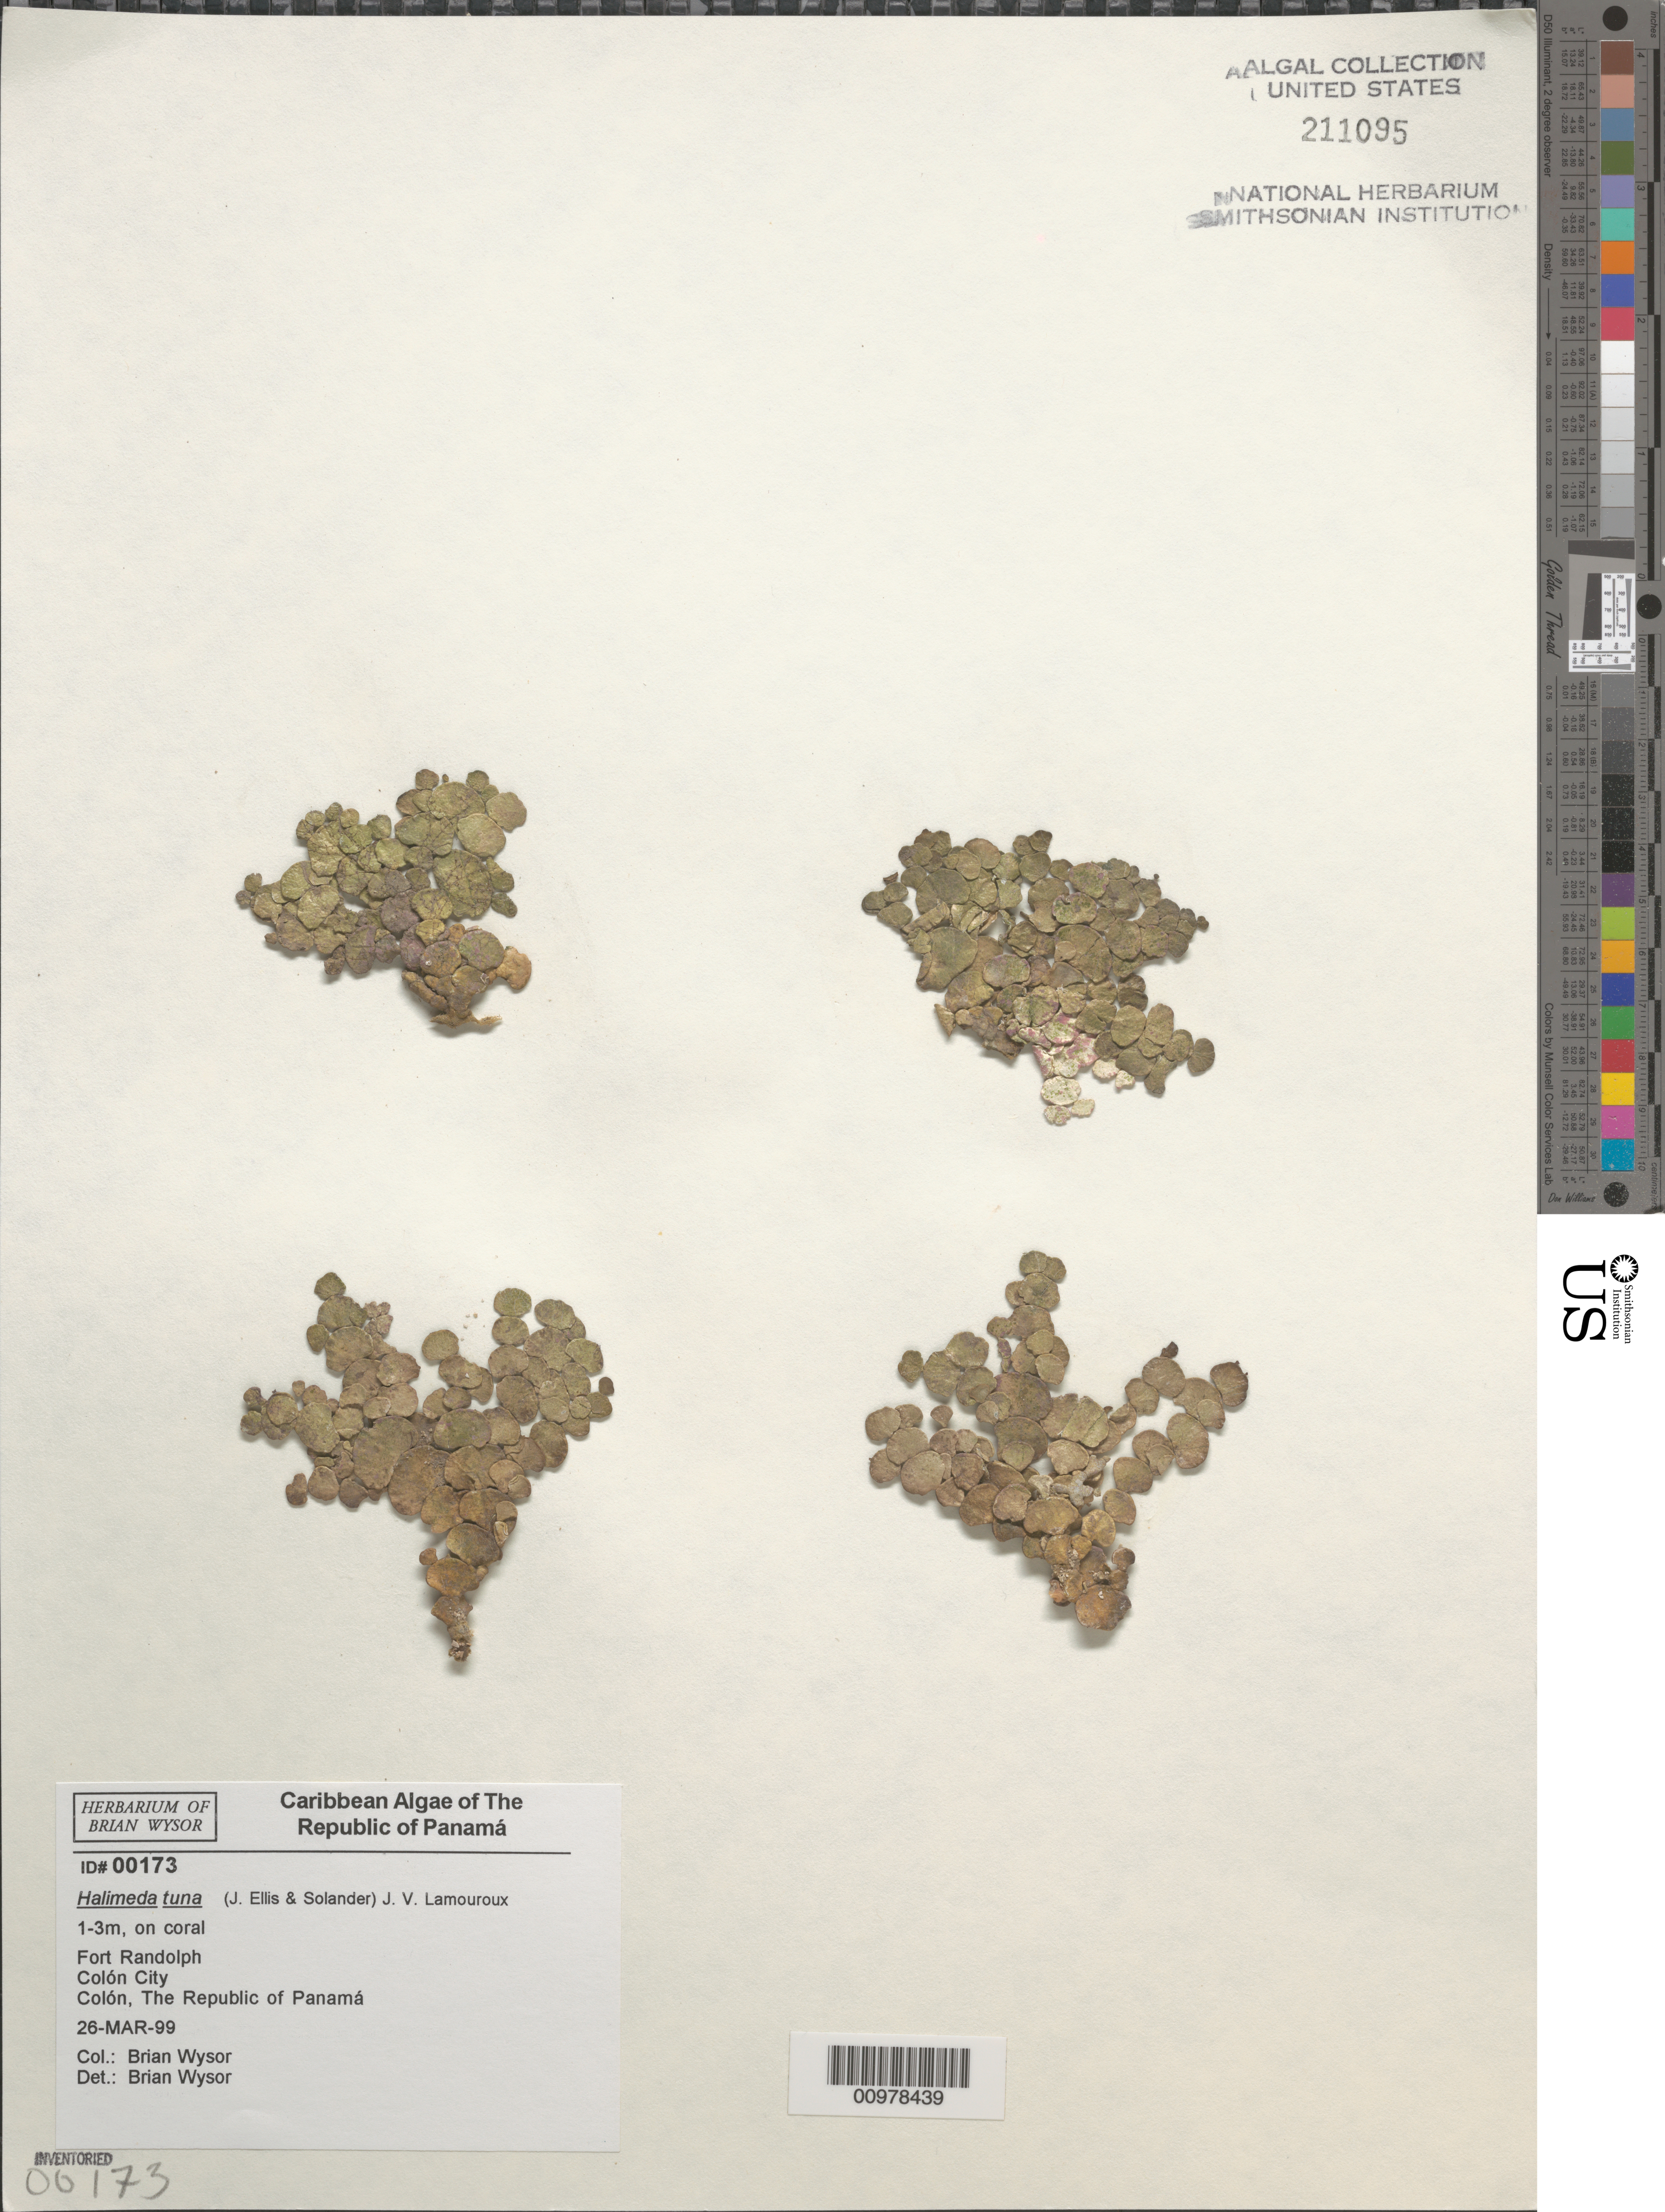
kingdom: Plantae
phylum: Chlorophyta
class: Ulvophyceae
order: Bryopsidales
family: Halimedaceae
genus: Halimeda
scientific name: Halimeda tuna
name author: (J. Ellis & Sol.) J.V.Lamouroux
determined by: Wysor, B.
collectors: B. Wysor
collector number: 00173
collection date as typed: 26 Mar 1999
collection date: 1999-03-26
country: Panama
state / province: Colón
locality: Fort Randolph, Colón City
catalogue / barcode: US 211095